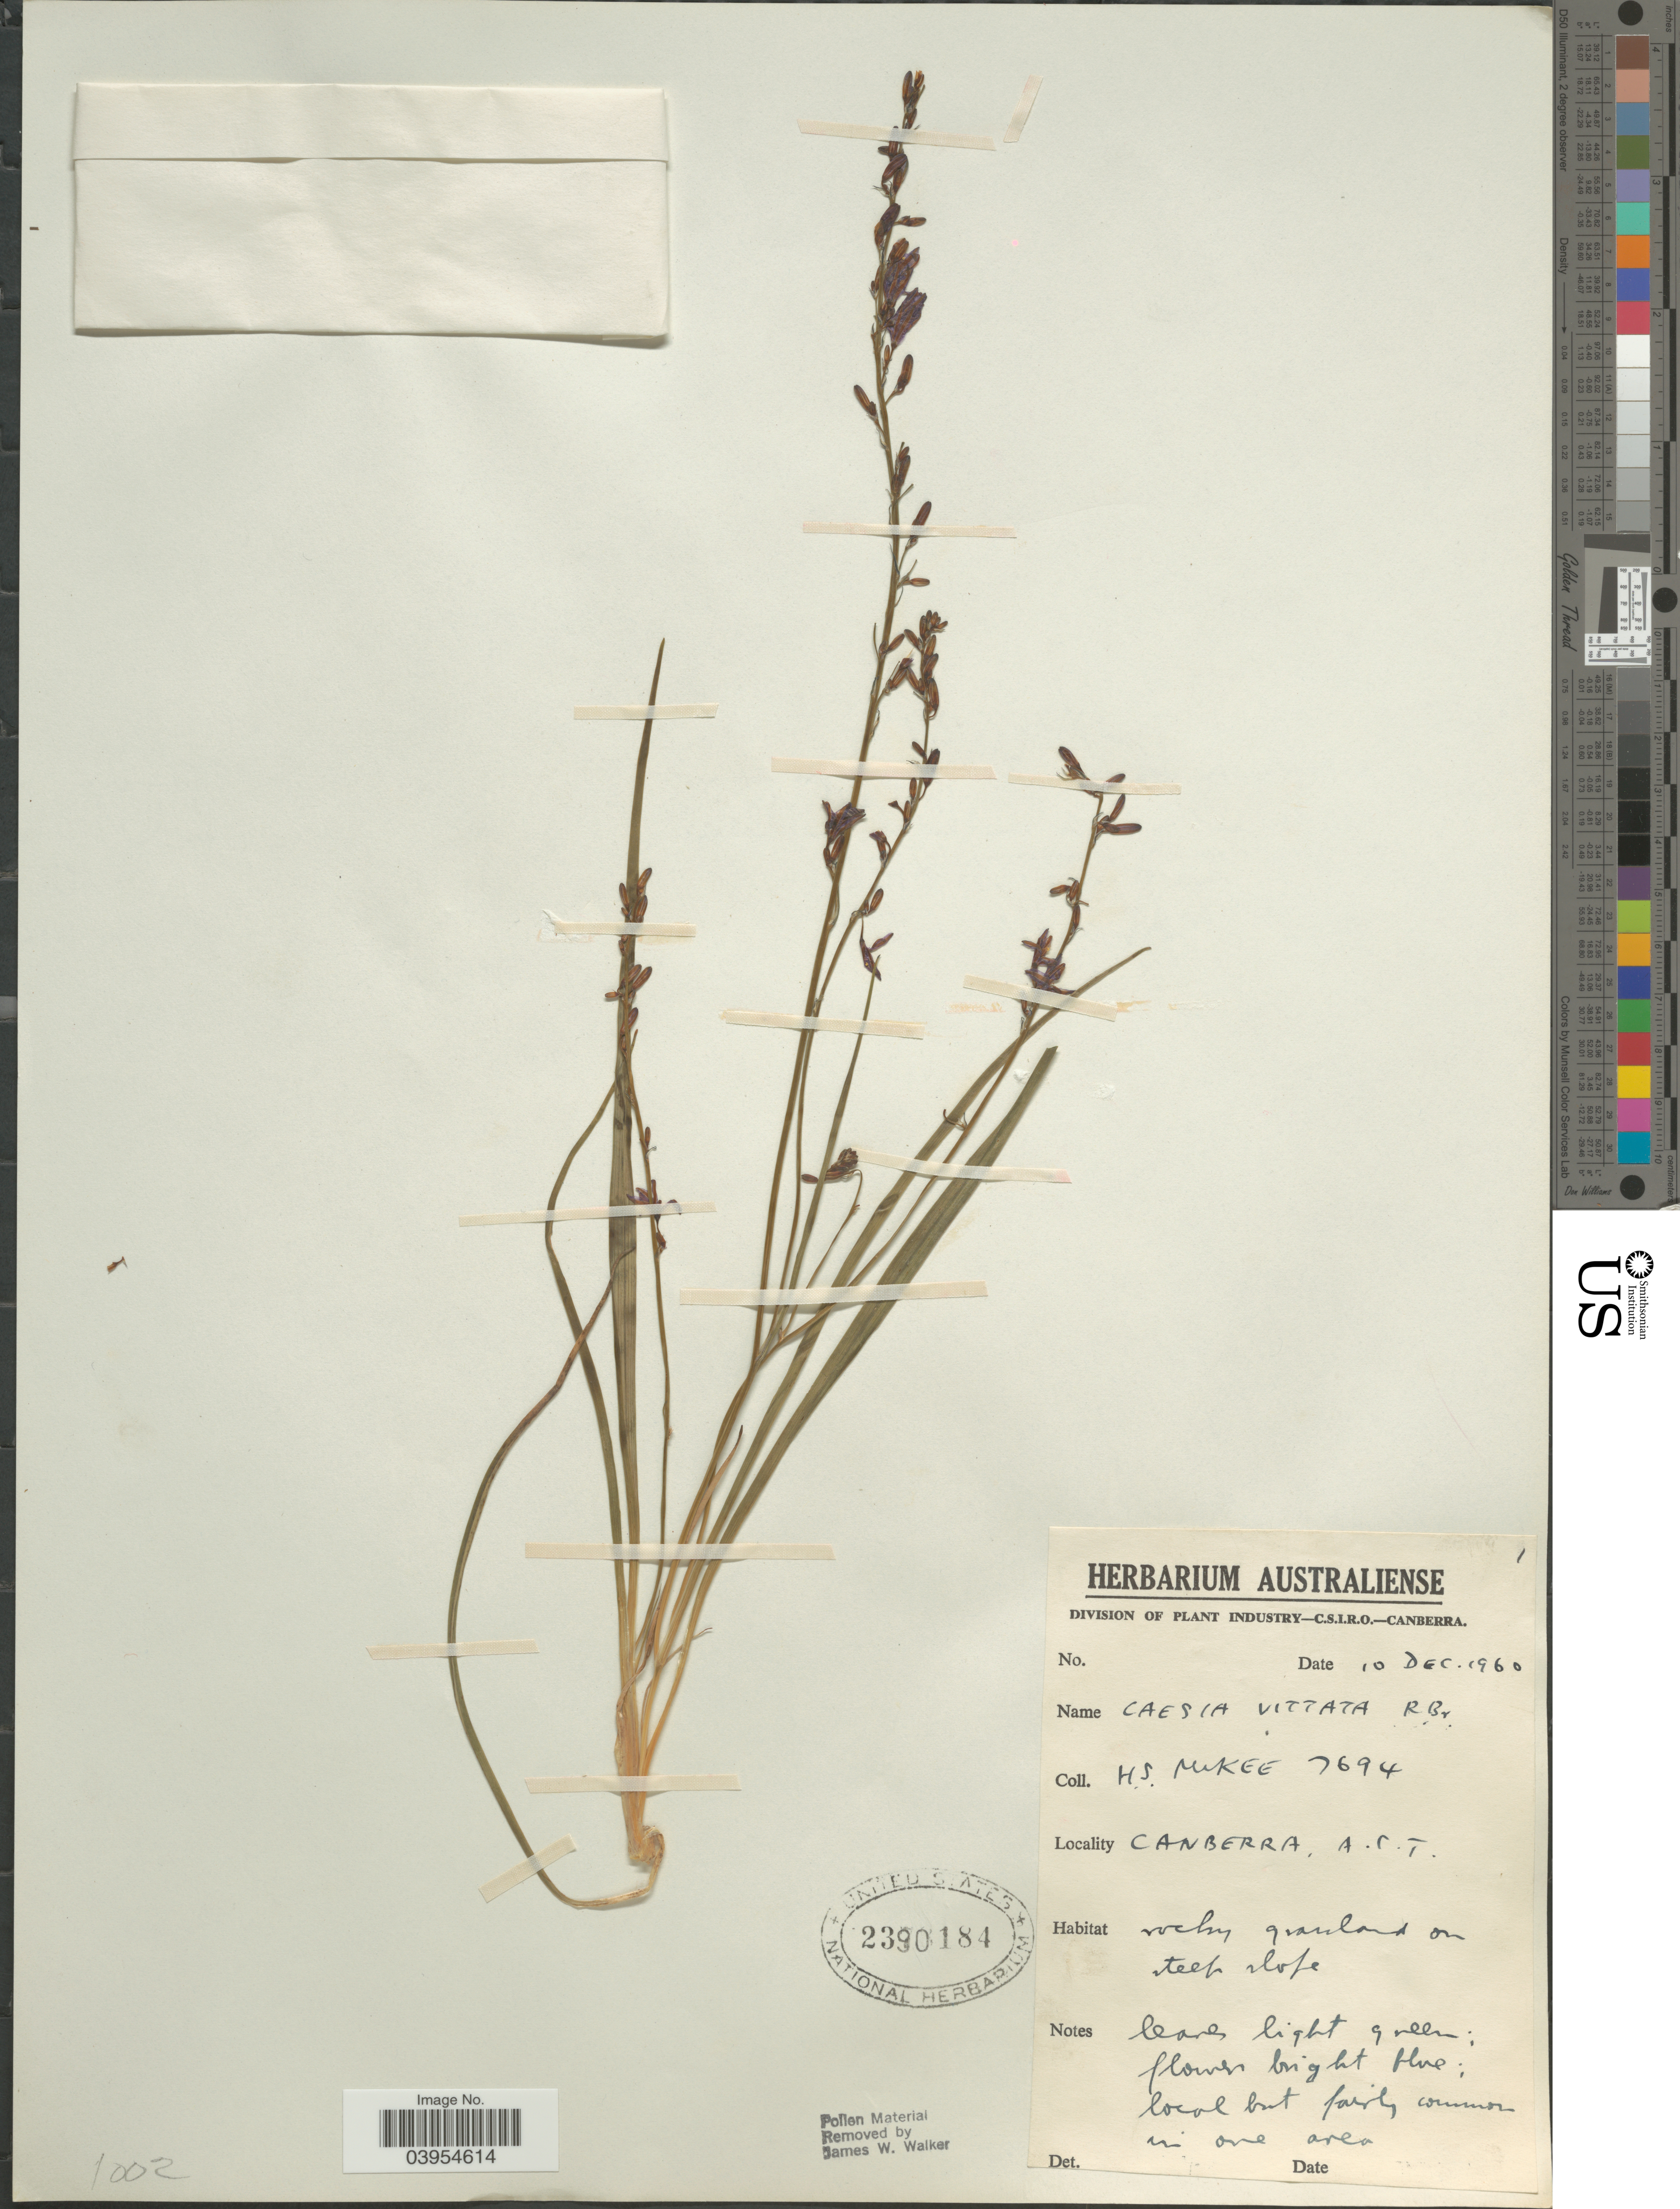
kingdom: Plantae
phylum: Tracheophyta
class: Liliopsida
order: Asparagales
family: Asphodelaceae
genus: Caesia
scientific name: Caesia vittata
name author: R. Br.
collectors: H. S. McKee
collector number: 7694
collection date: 1960-12-10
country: Australia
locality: Canberra, A.C.T.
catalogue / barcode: US 2390184